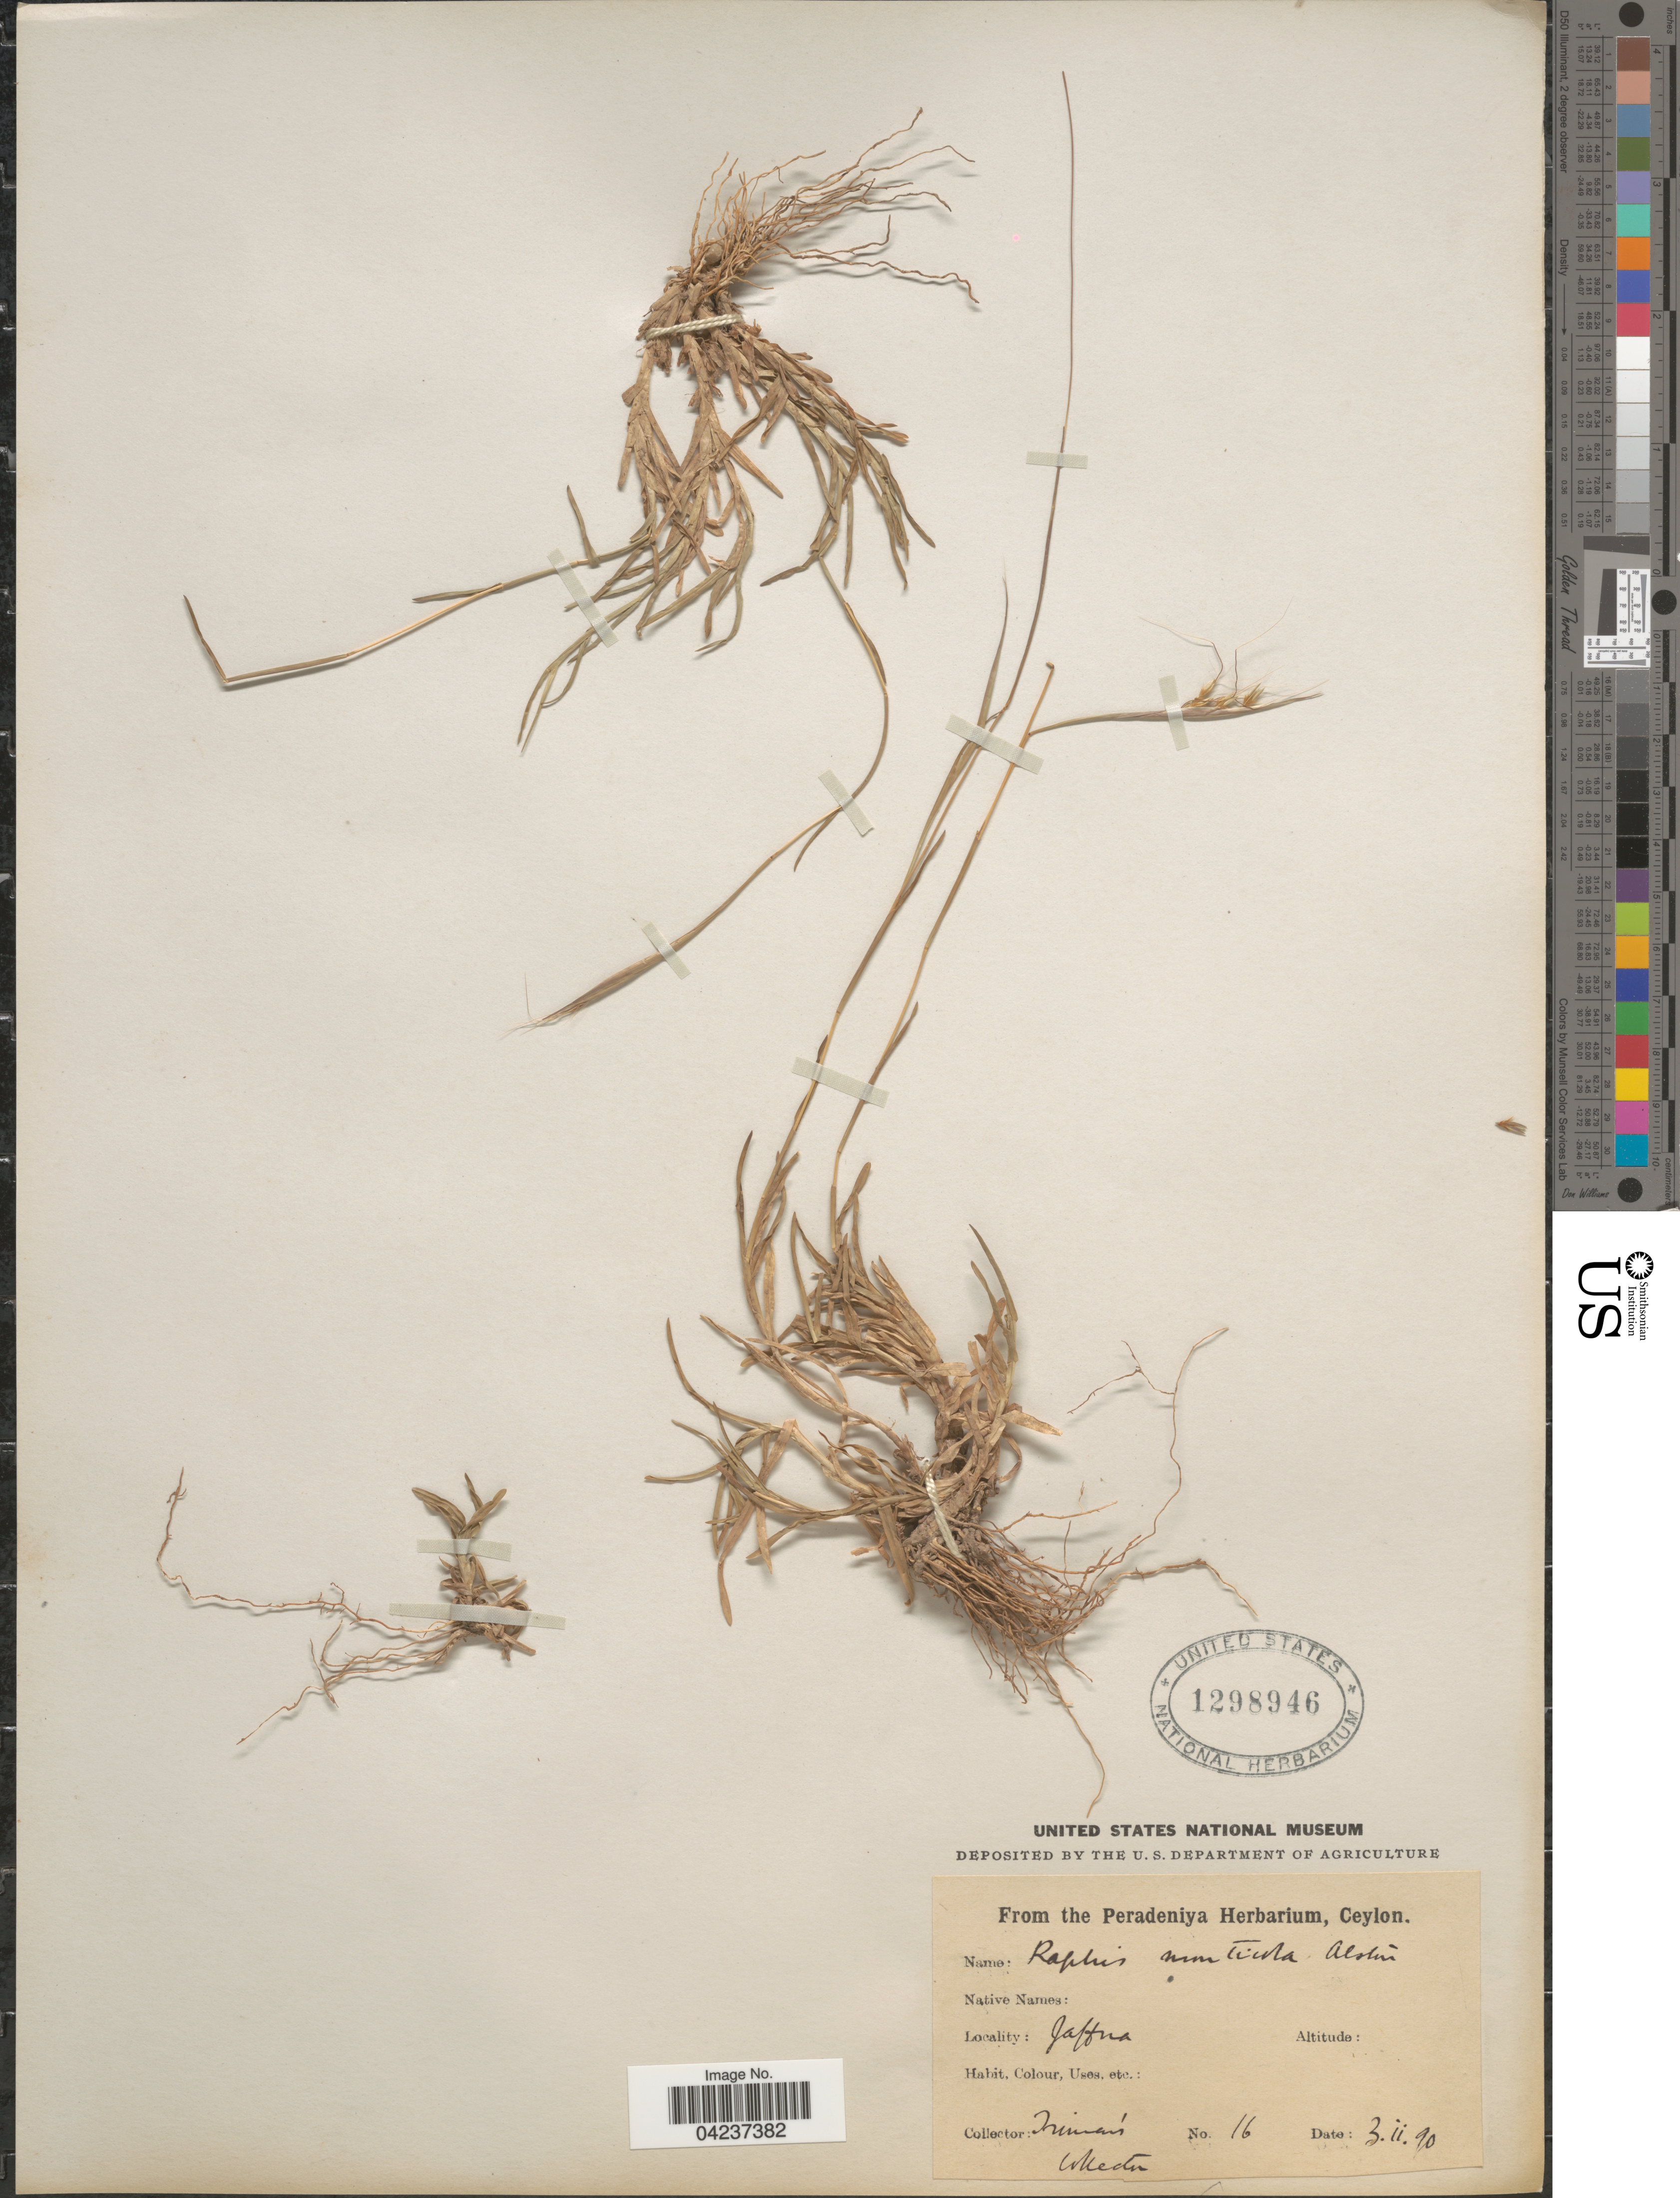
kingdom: Plantae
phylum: Tracheophyta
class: Liliopsida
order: Poales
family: Poaceae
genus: Chrysopogon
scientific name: Chrysopogon nodulibarbis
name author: (Hochst. ex Steud.) Henr.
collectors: Trimen's collector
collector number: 16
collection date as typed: Transcribed d/m/y: 3/2/90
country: Sri Lanka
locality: Jaffna.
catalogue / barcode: US 1298946